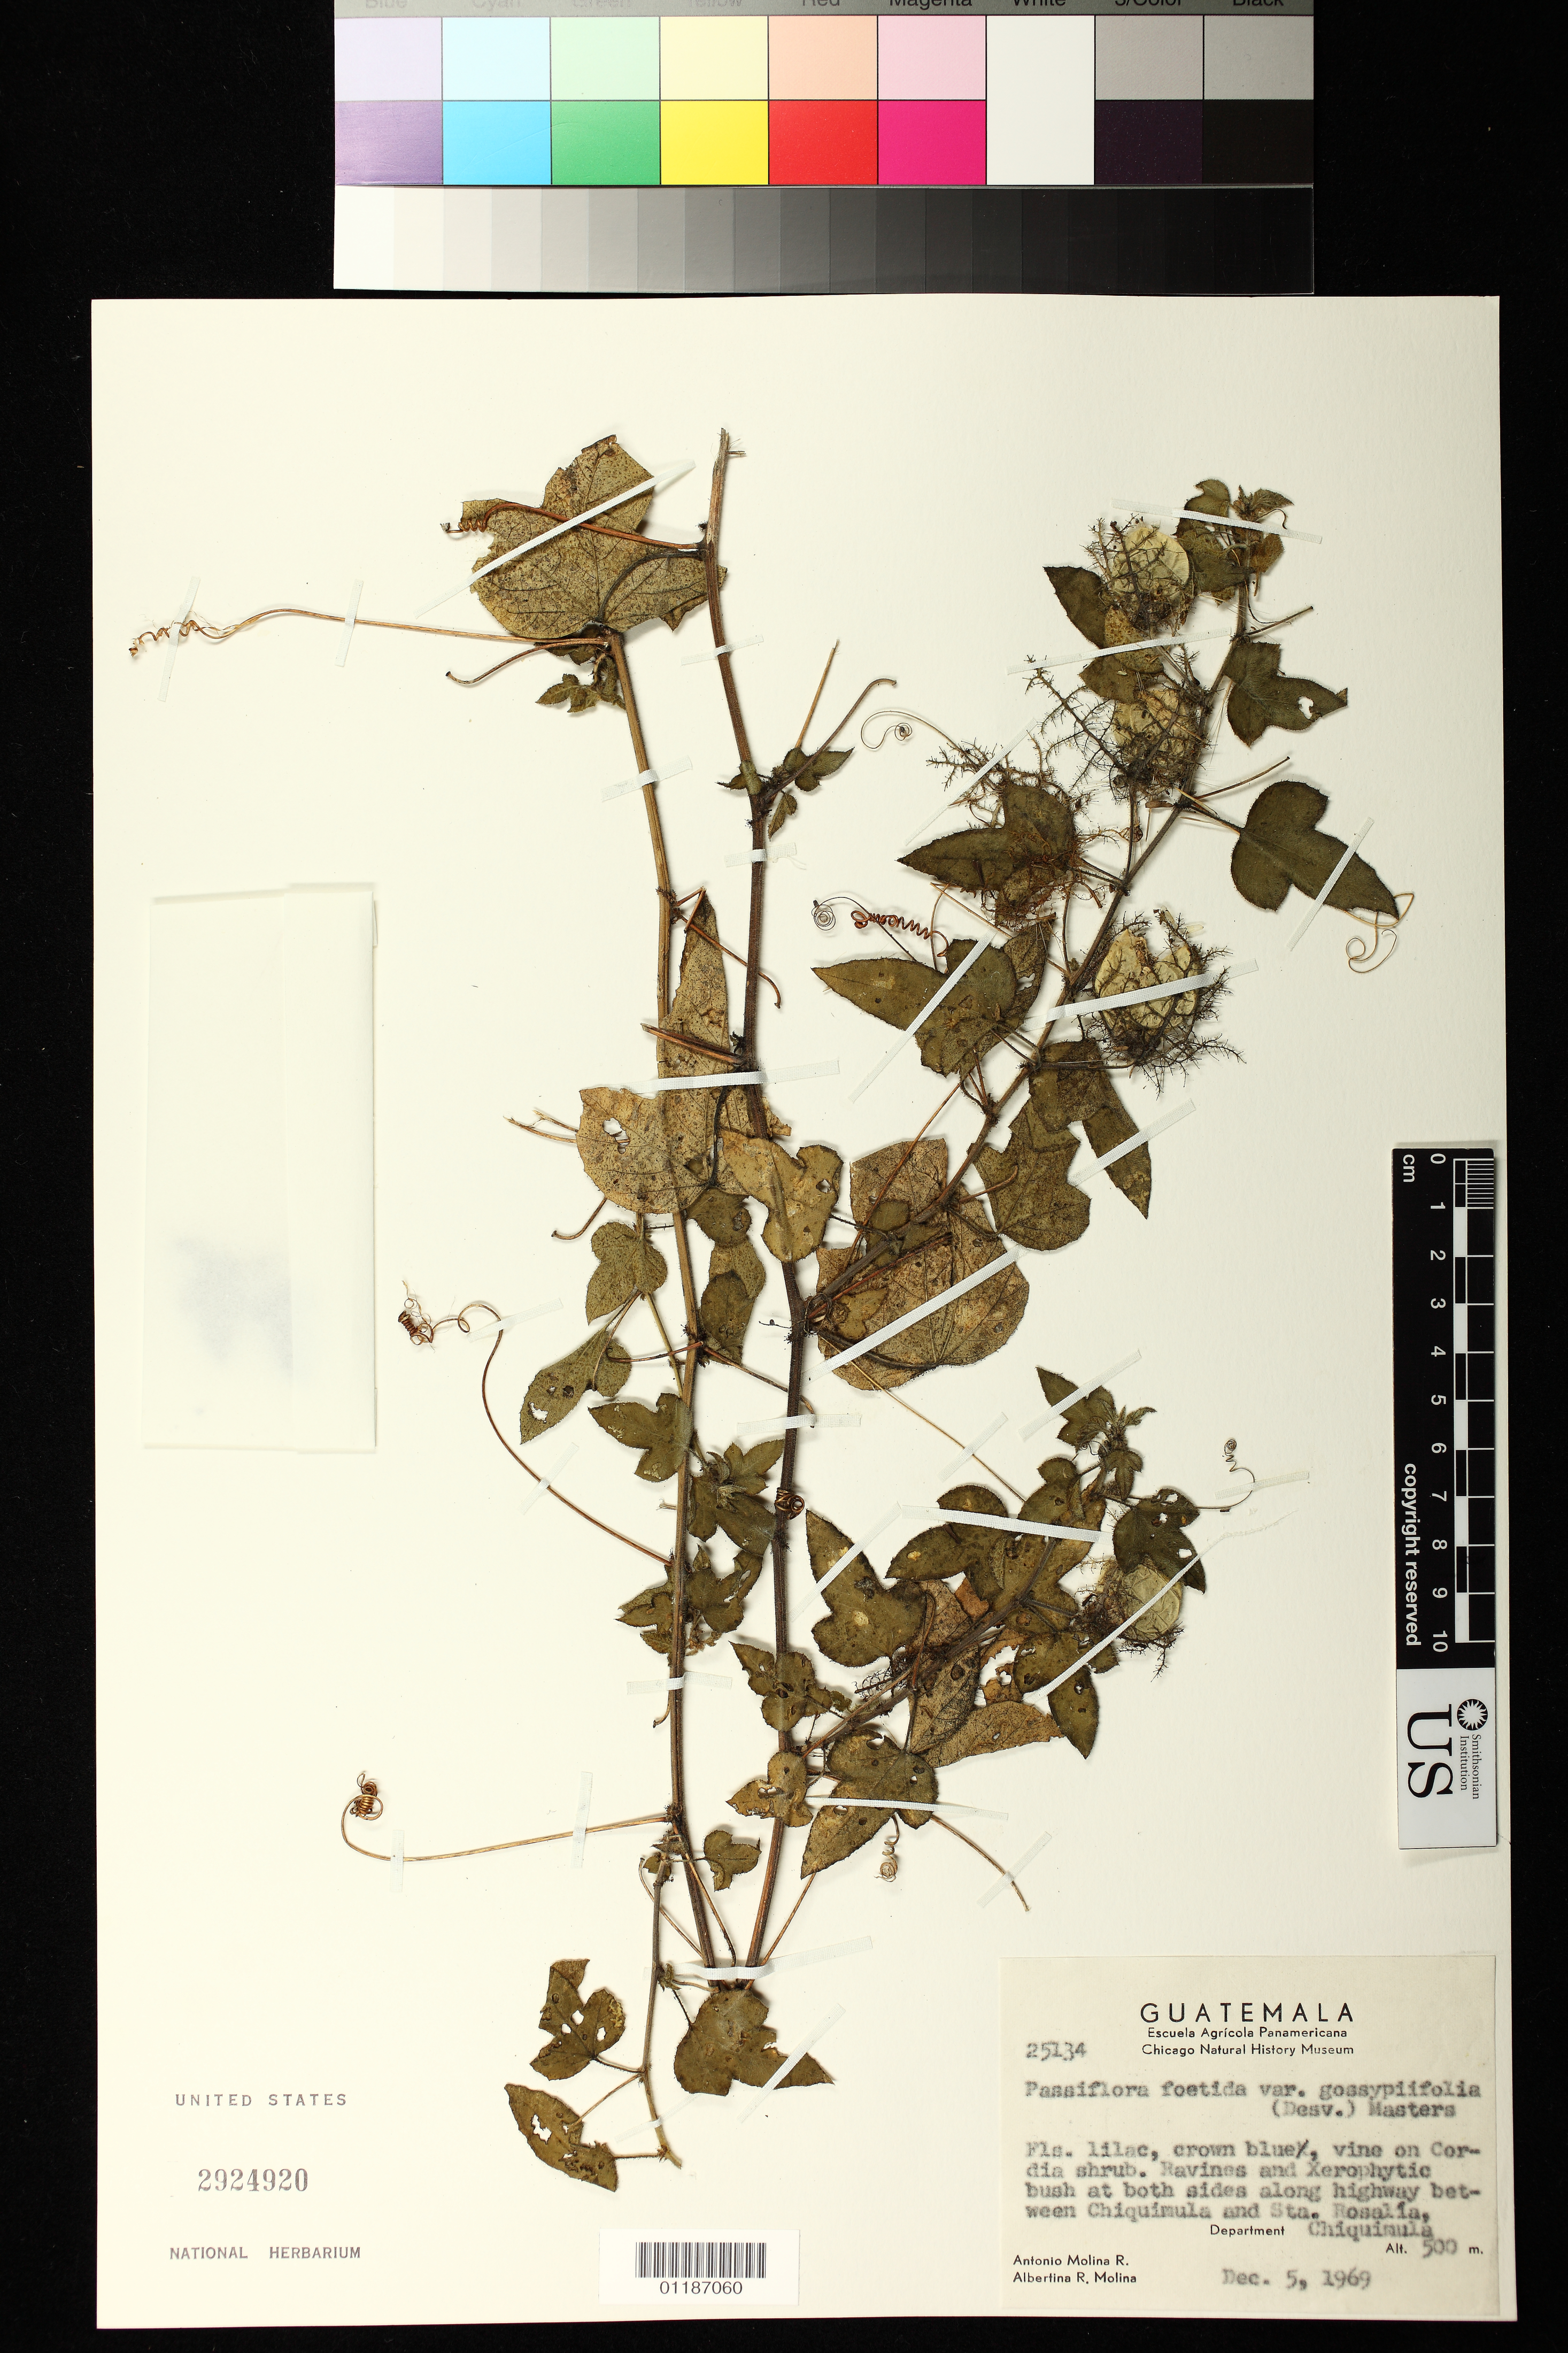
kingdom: Plantae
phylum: Tracheophyta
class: Magnoliopsida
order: Malpighiales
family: Passifloraceae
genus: Passiflora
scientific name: Passiflora foetida var. gossypiifolia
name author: (Desv.) Mast.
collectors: A. Molina R. & A. R. Molina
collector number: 25134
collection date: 1969-12-05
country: Guatemala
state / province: Chiquimula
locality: Along highway between Chiquimula and Santa Rosalia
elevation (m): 500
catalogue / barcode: US 2924920